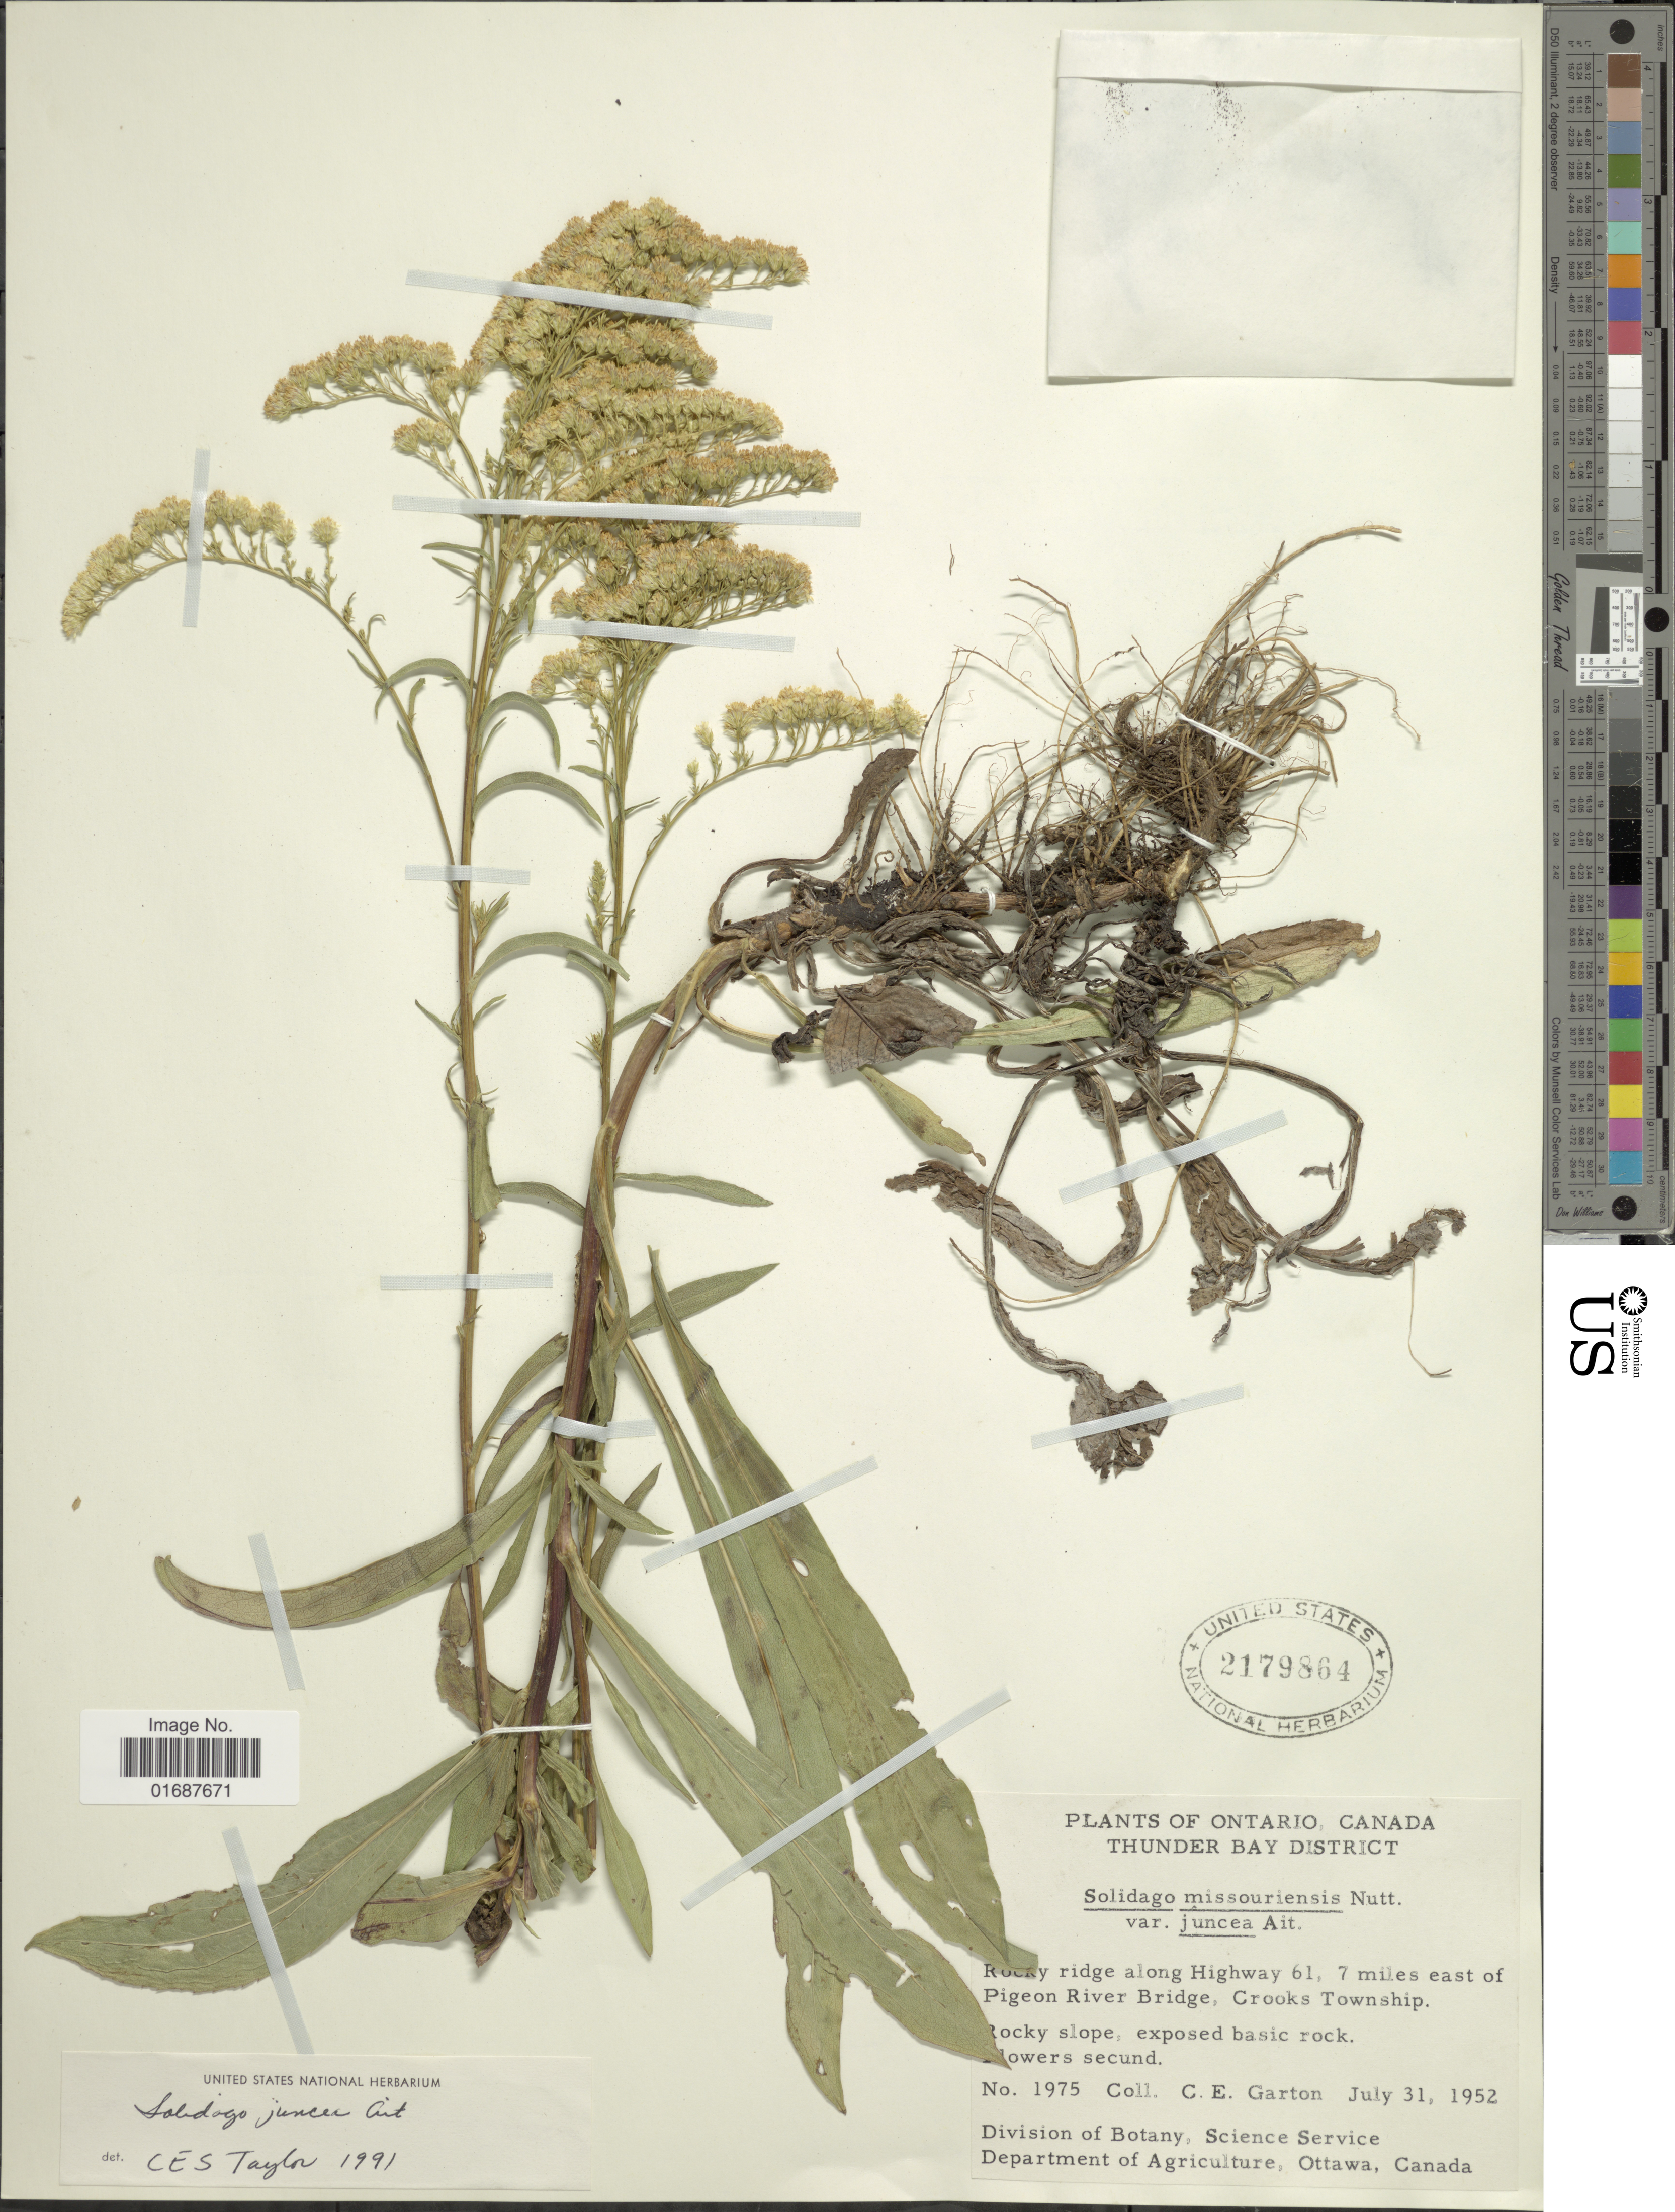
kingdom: Plantae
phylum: Tracheophyta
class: Magnoliopsida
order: Asterales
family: Asteraceae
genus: Solidago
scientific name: Solidago juncea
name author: Aiton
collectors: C. E. Garton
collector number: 1975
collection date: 1952-07-31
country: Canada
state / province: Ontario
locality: Thunder Bay District. Rocky ridge along Highway 61, 7 miles east of Pigeon River Bridge, Crooks Township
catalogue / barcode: US 2179864